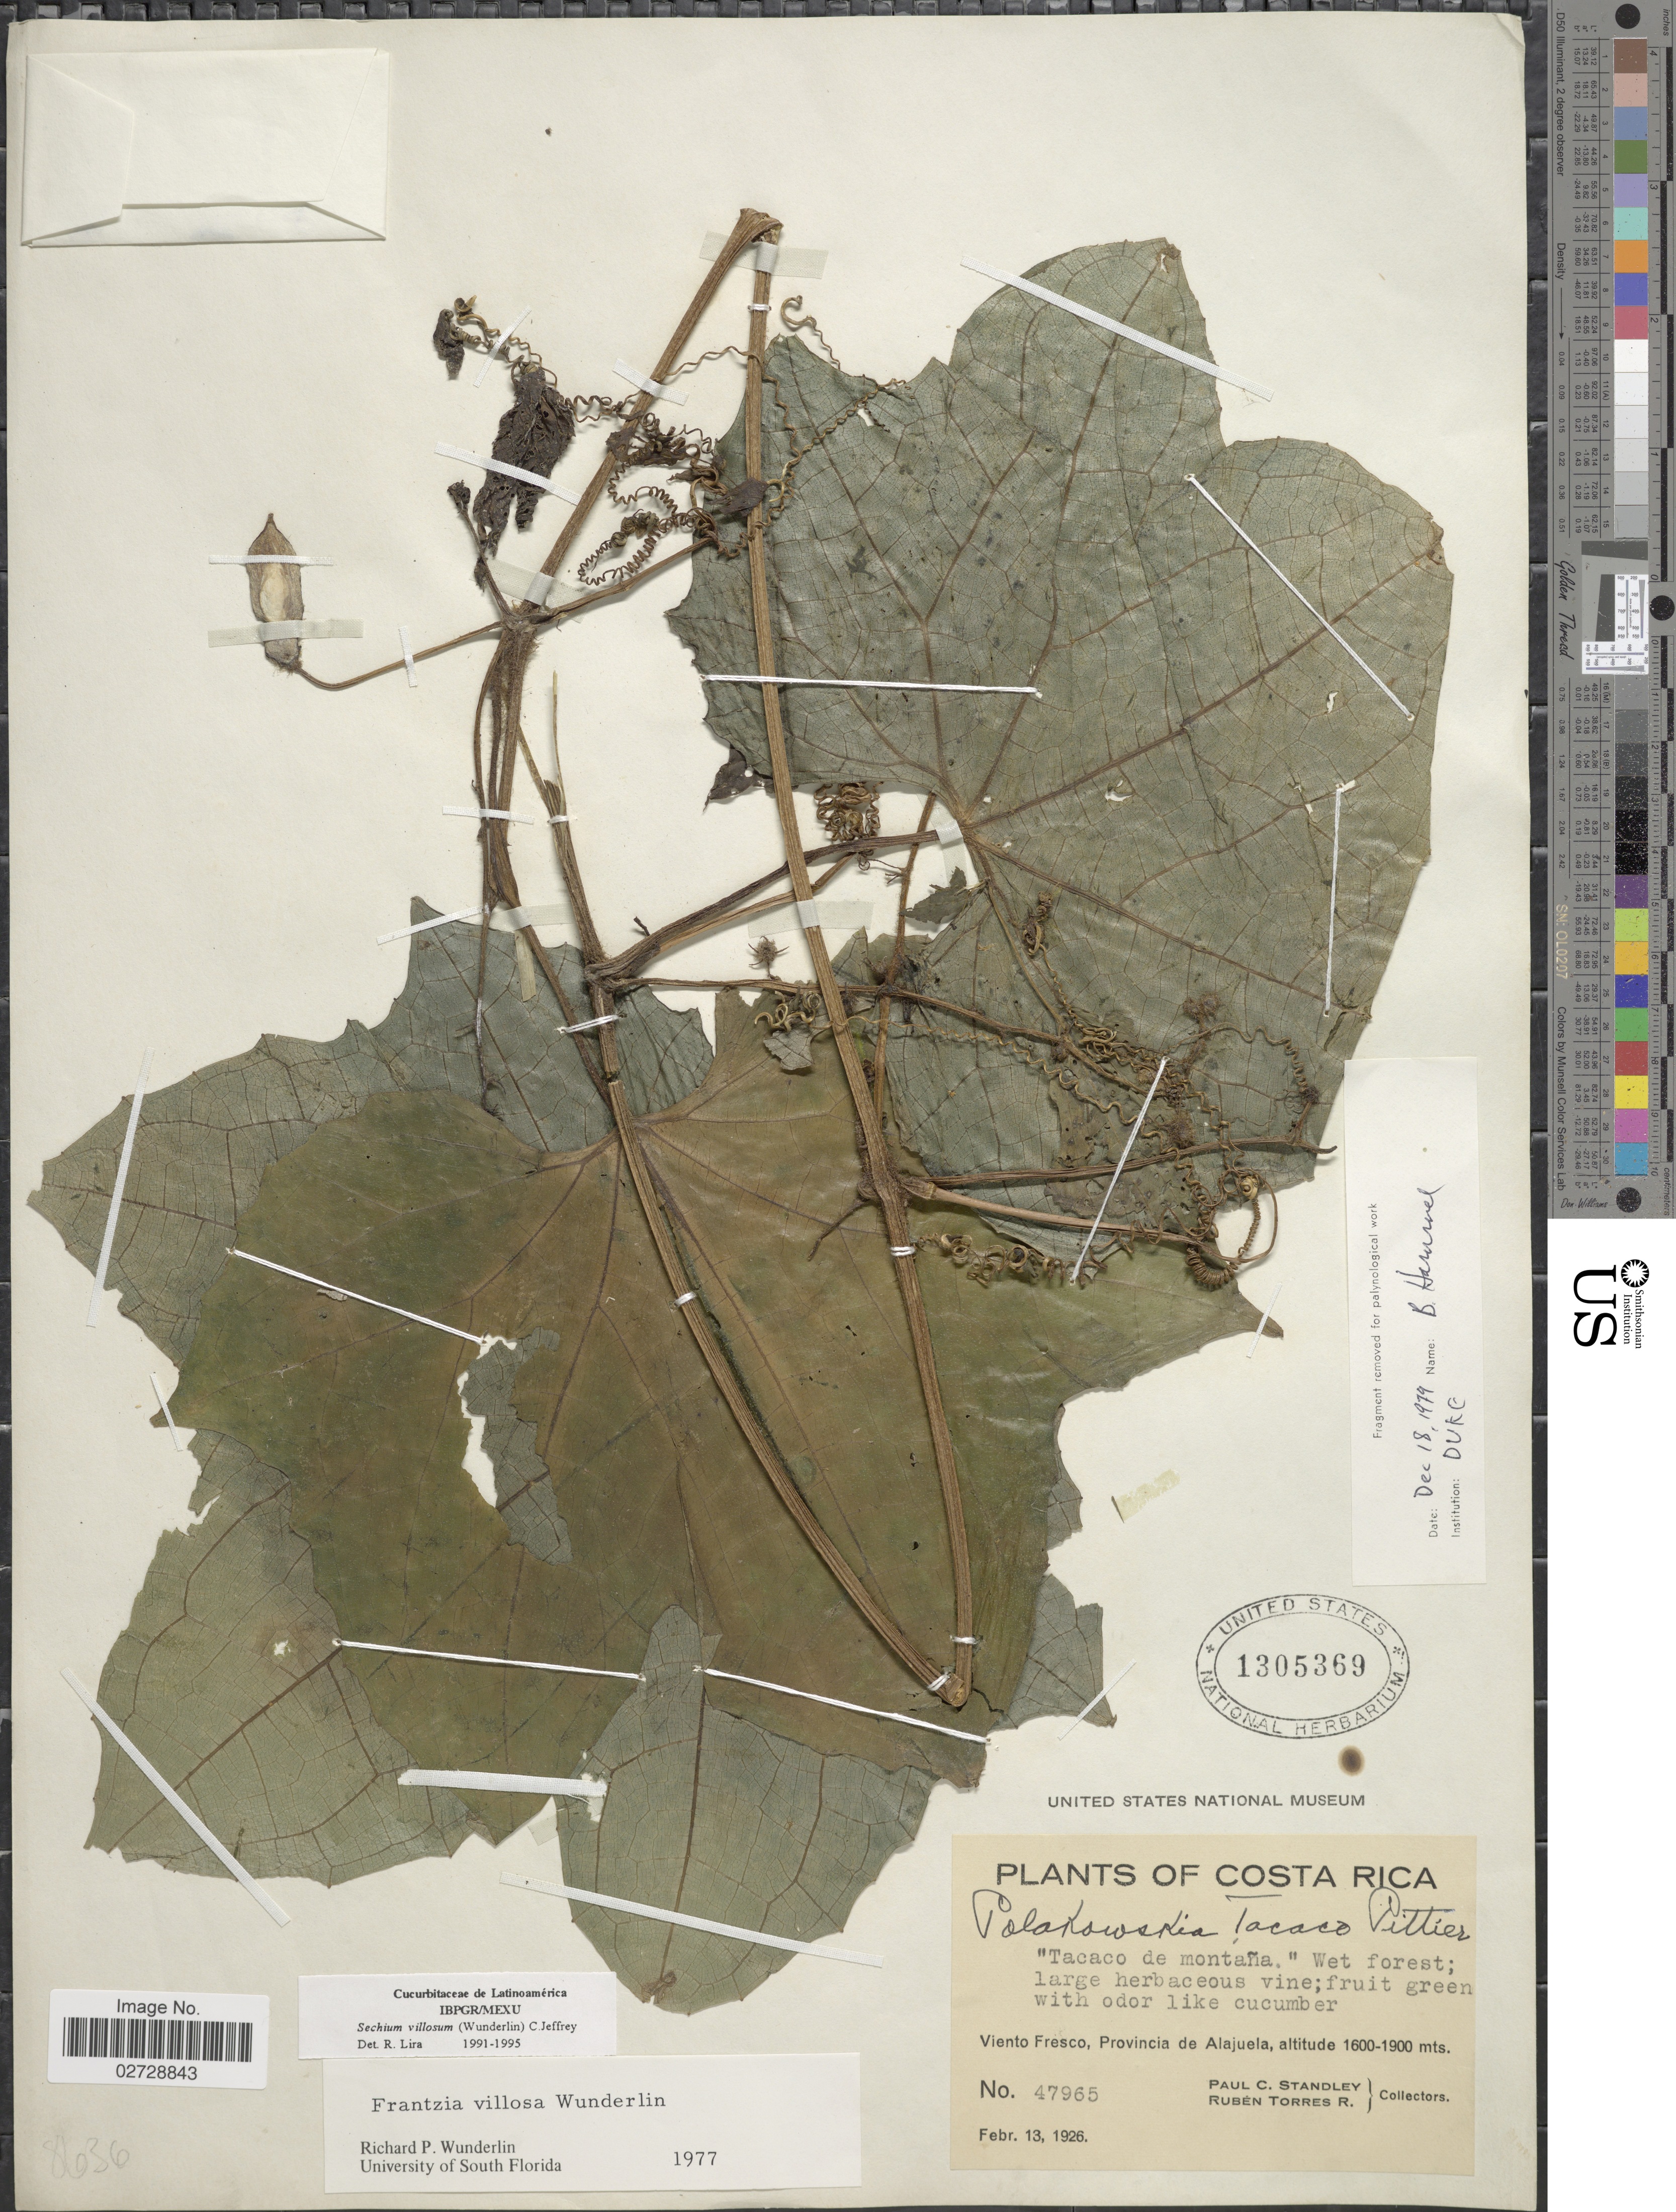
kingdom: Plantae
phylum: Tracheophyta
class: Magnoliopsida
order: Cucurbitales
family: Cucurbitaceae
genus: Sechium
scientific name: Sechium villosum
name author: (Wunderlin) C. Jeffrey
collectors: P. C. Standley & R. Torres R.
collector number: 47965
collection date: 1926-02-13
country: Costa Rica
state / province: Alajuela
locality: Tacaco de montaña.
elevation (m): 1600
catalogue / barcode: US 1305369